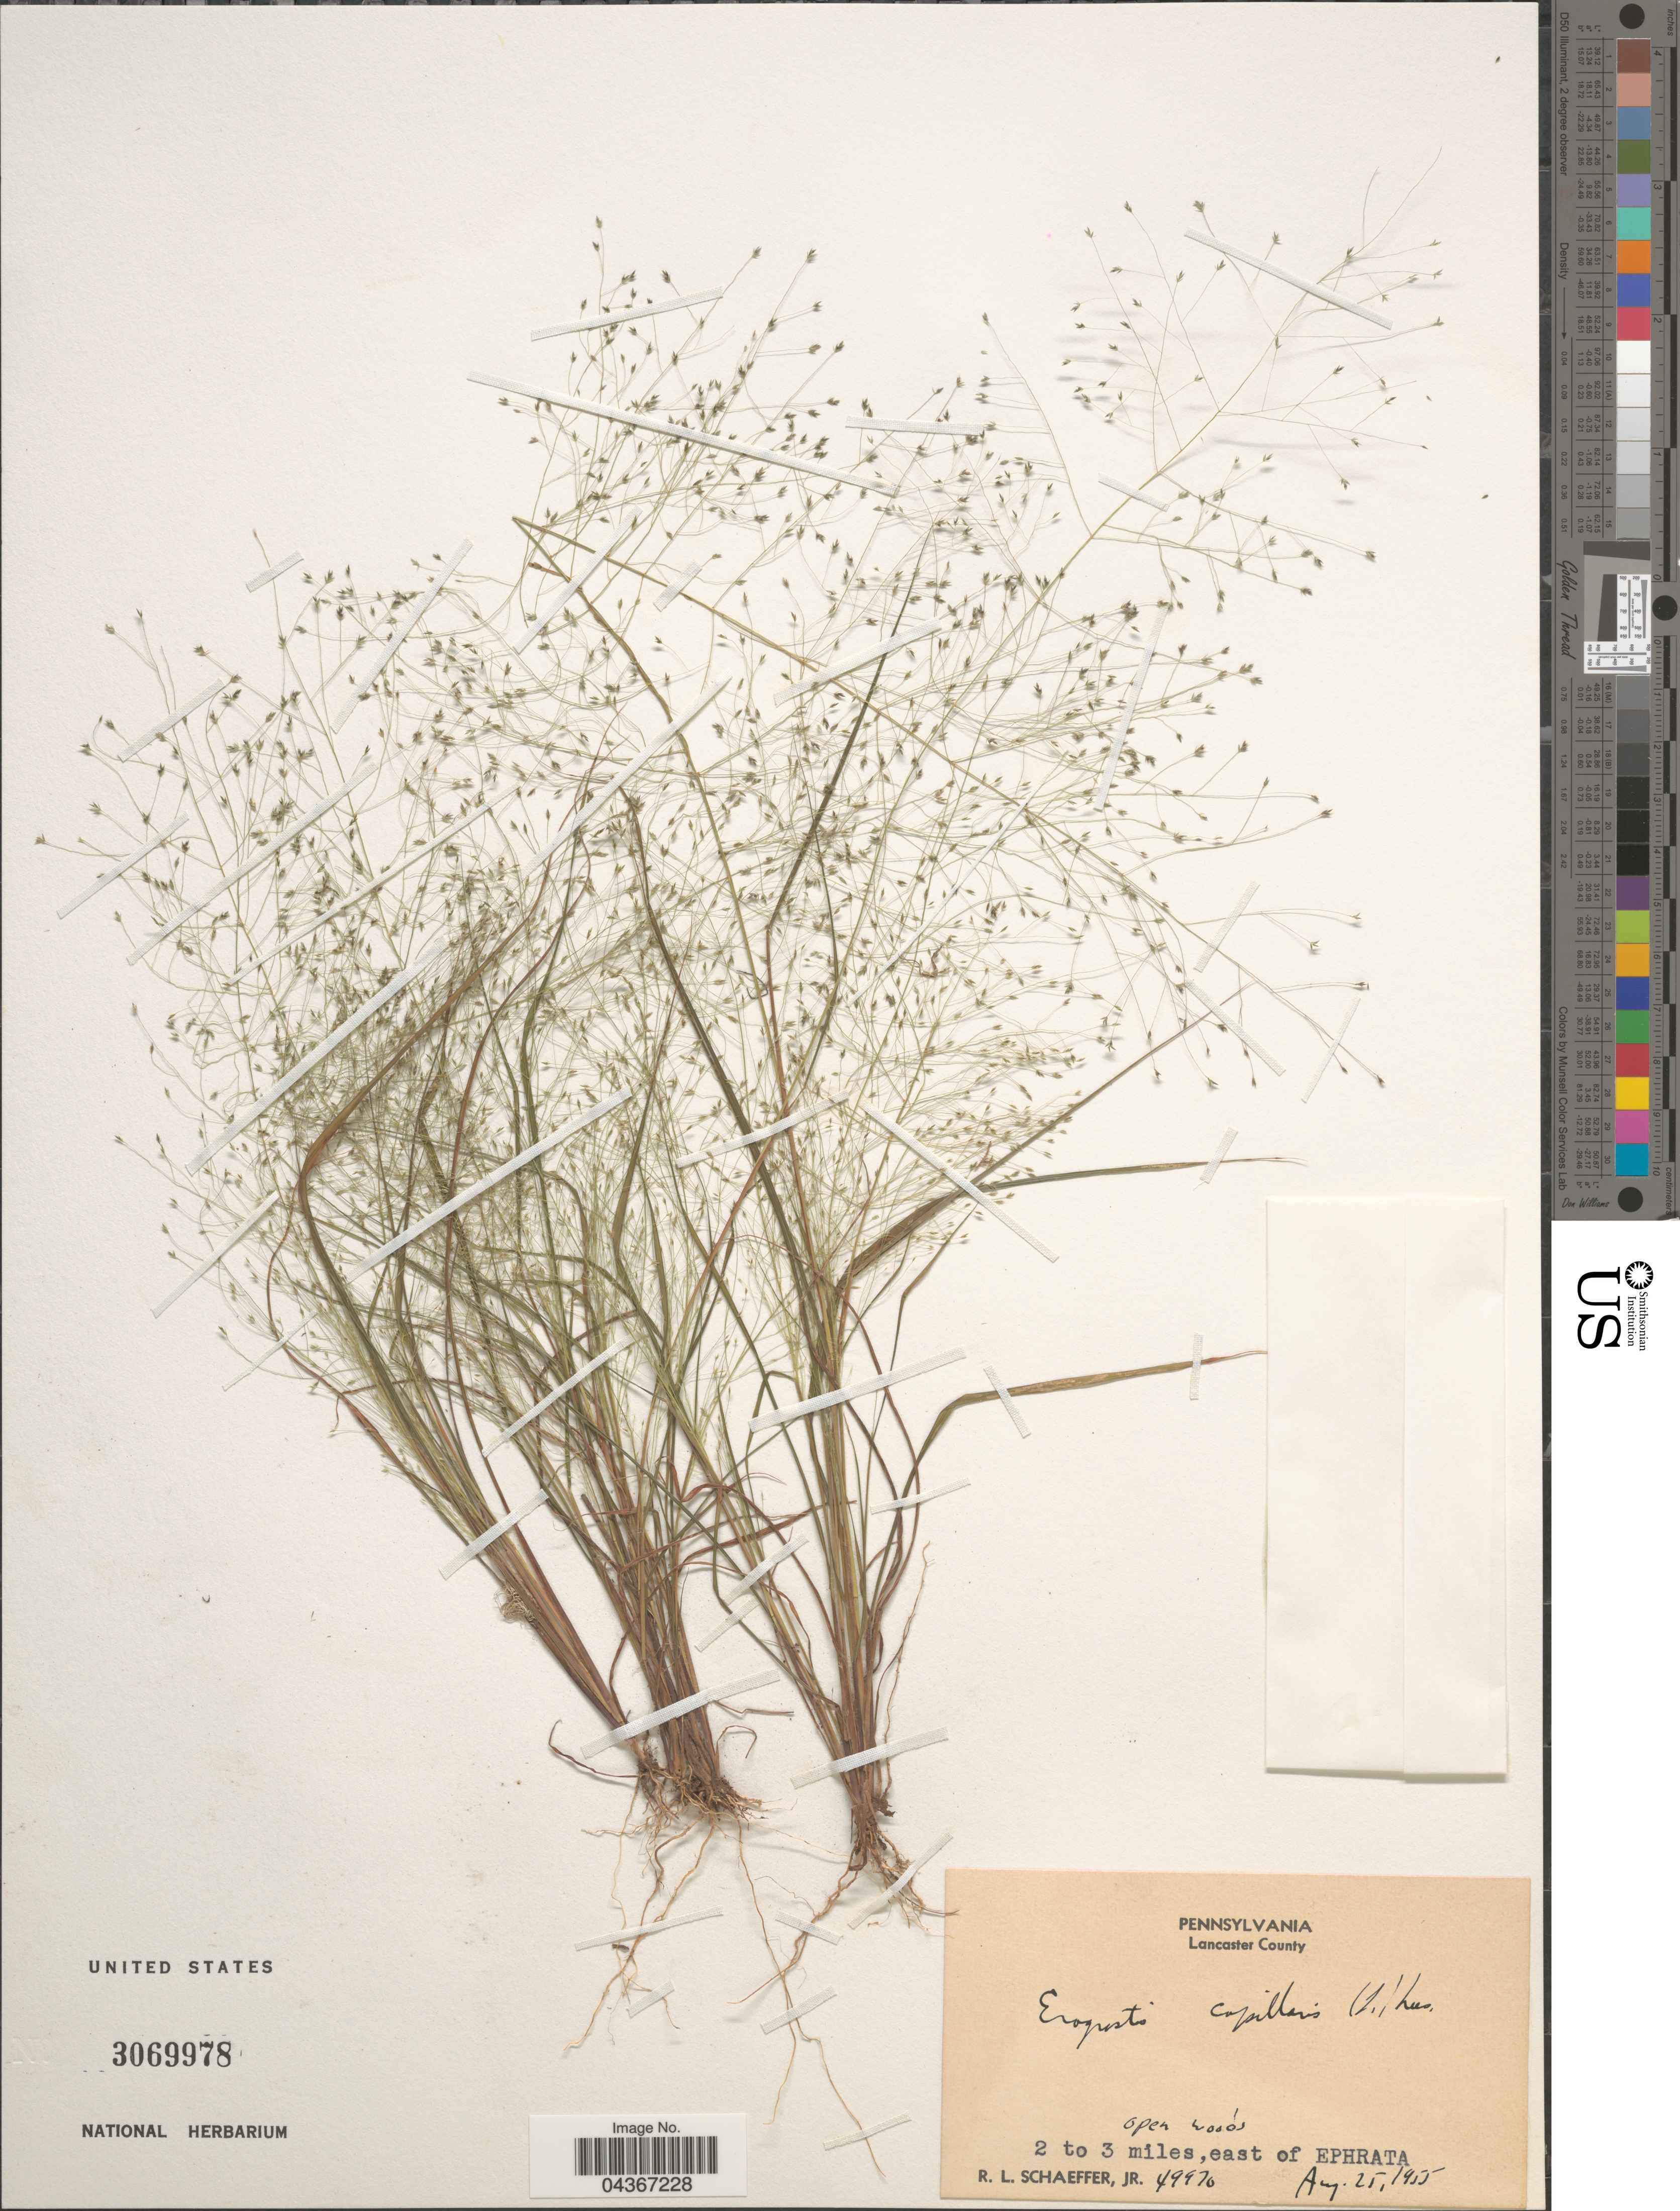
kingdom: Plantae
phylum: Tracheophyta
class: Liliopsida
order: Poales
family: Poaceae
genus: Eragrostis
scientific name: Eragrostis capillaris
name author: (L.) Nees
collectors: R. L. Schaeffer Jr.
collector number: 49970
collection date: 1955-08-25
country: United States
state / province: Pennsylvania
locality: Lancaster County. 2 to 3 miles, east of Ephrata.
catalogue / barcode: US 3069978